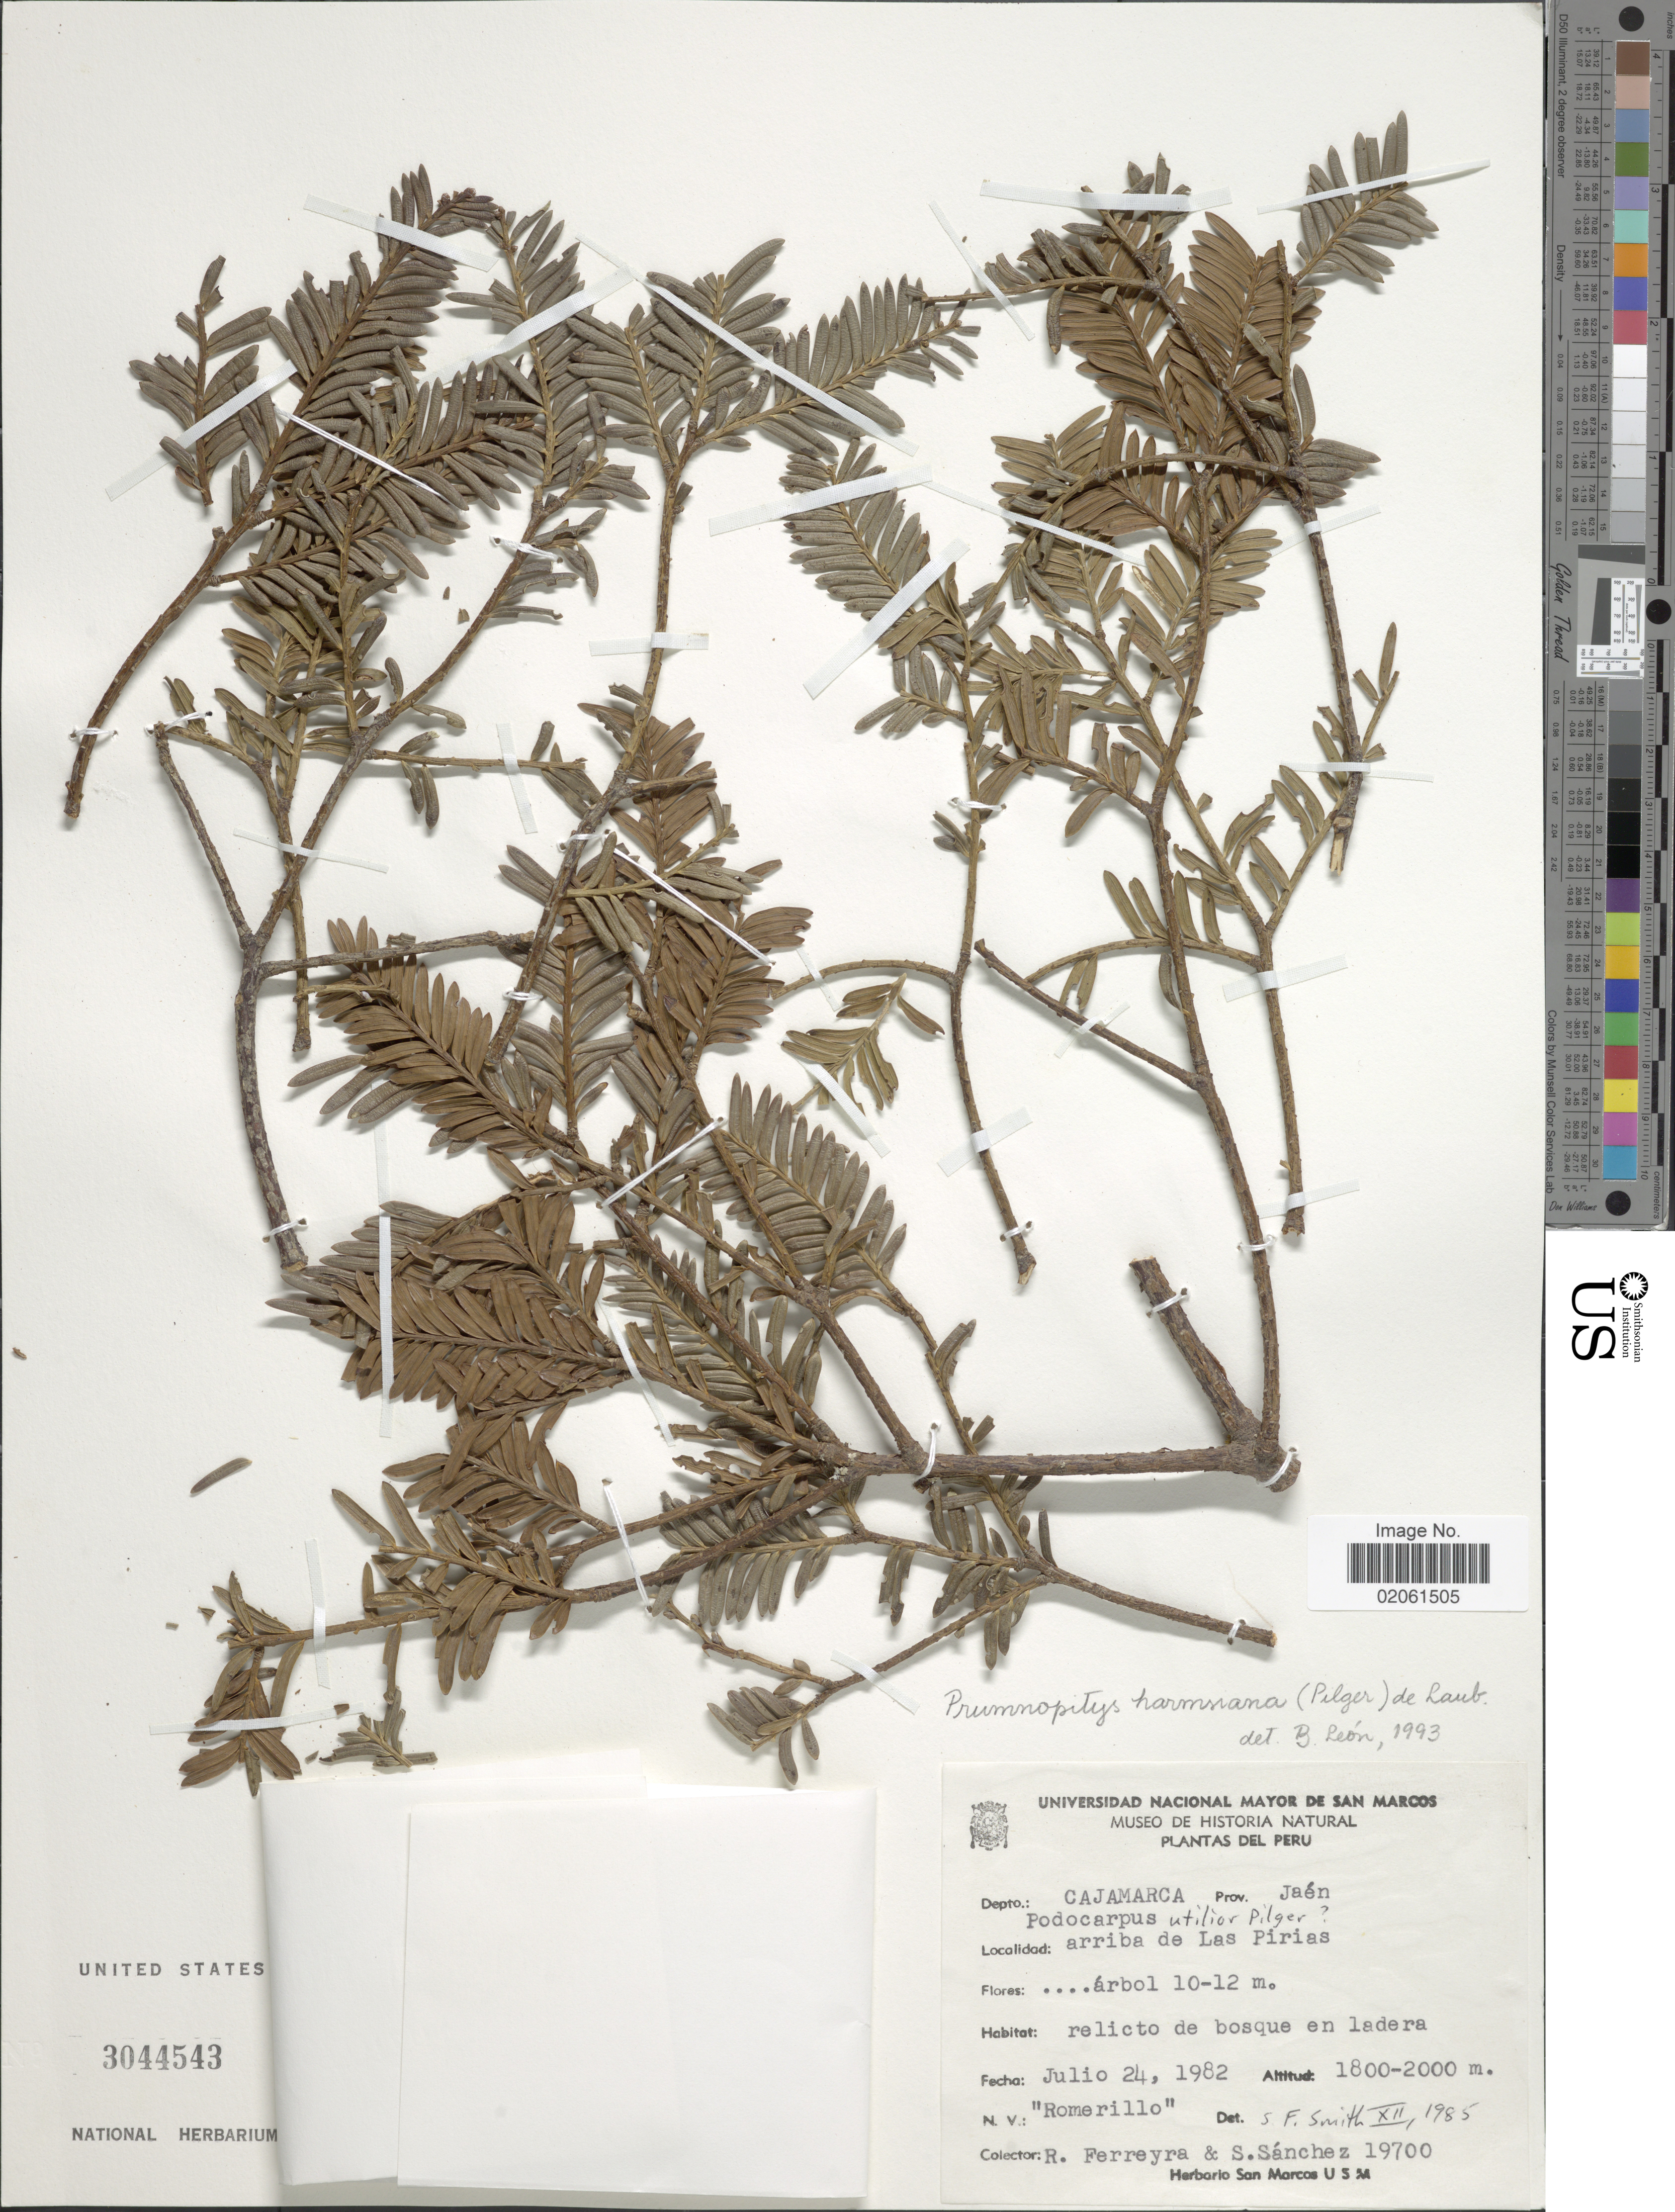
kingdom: Plantae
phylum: Tracheophyta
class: Pinopsida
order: Pinales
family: Podocarpaceae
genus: Podocarpus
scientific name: Podocarpus harmsianus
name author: Pilg.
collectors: R. A. Ferreyra & S. Sanchez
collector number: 19700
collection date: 1982-07-24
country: Peru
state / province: Cajamarca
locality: Dept.: cajamarcam Prov. Jaen, Arriba de las Pririas.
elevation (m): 1800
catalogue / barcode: US 3044543